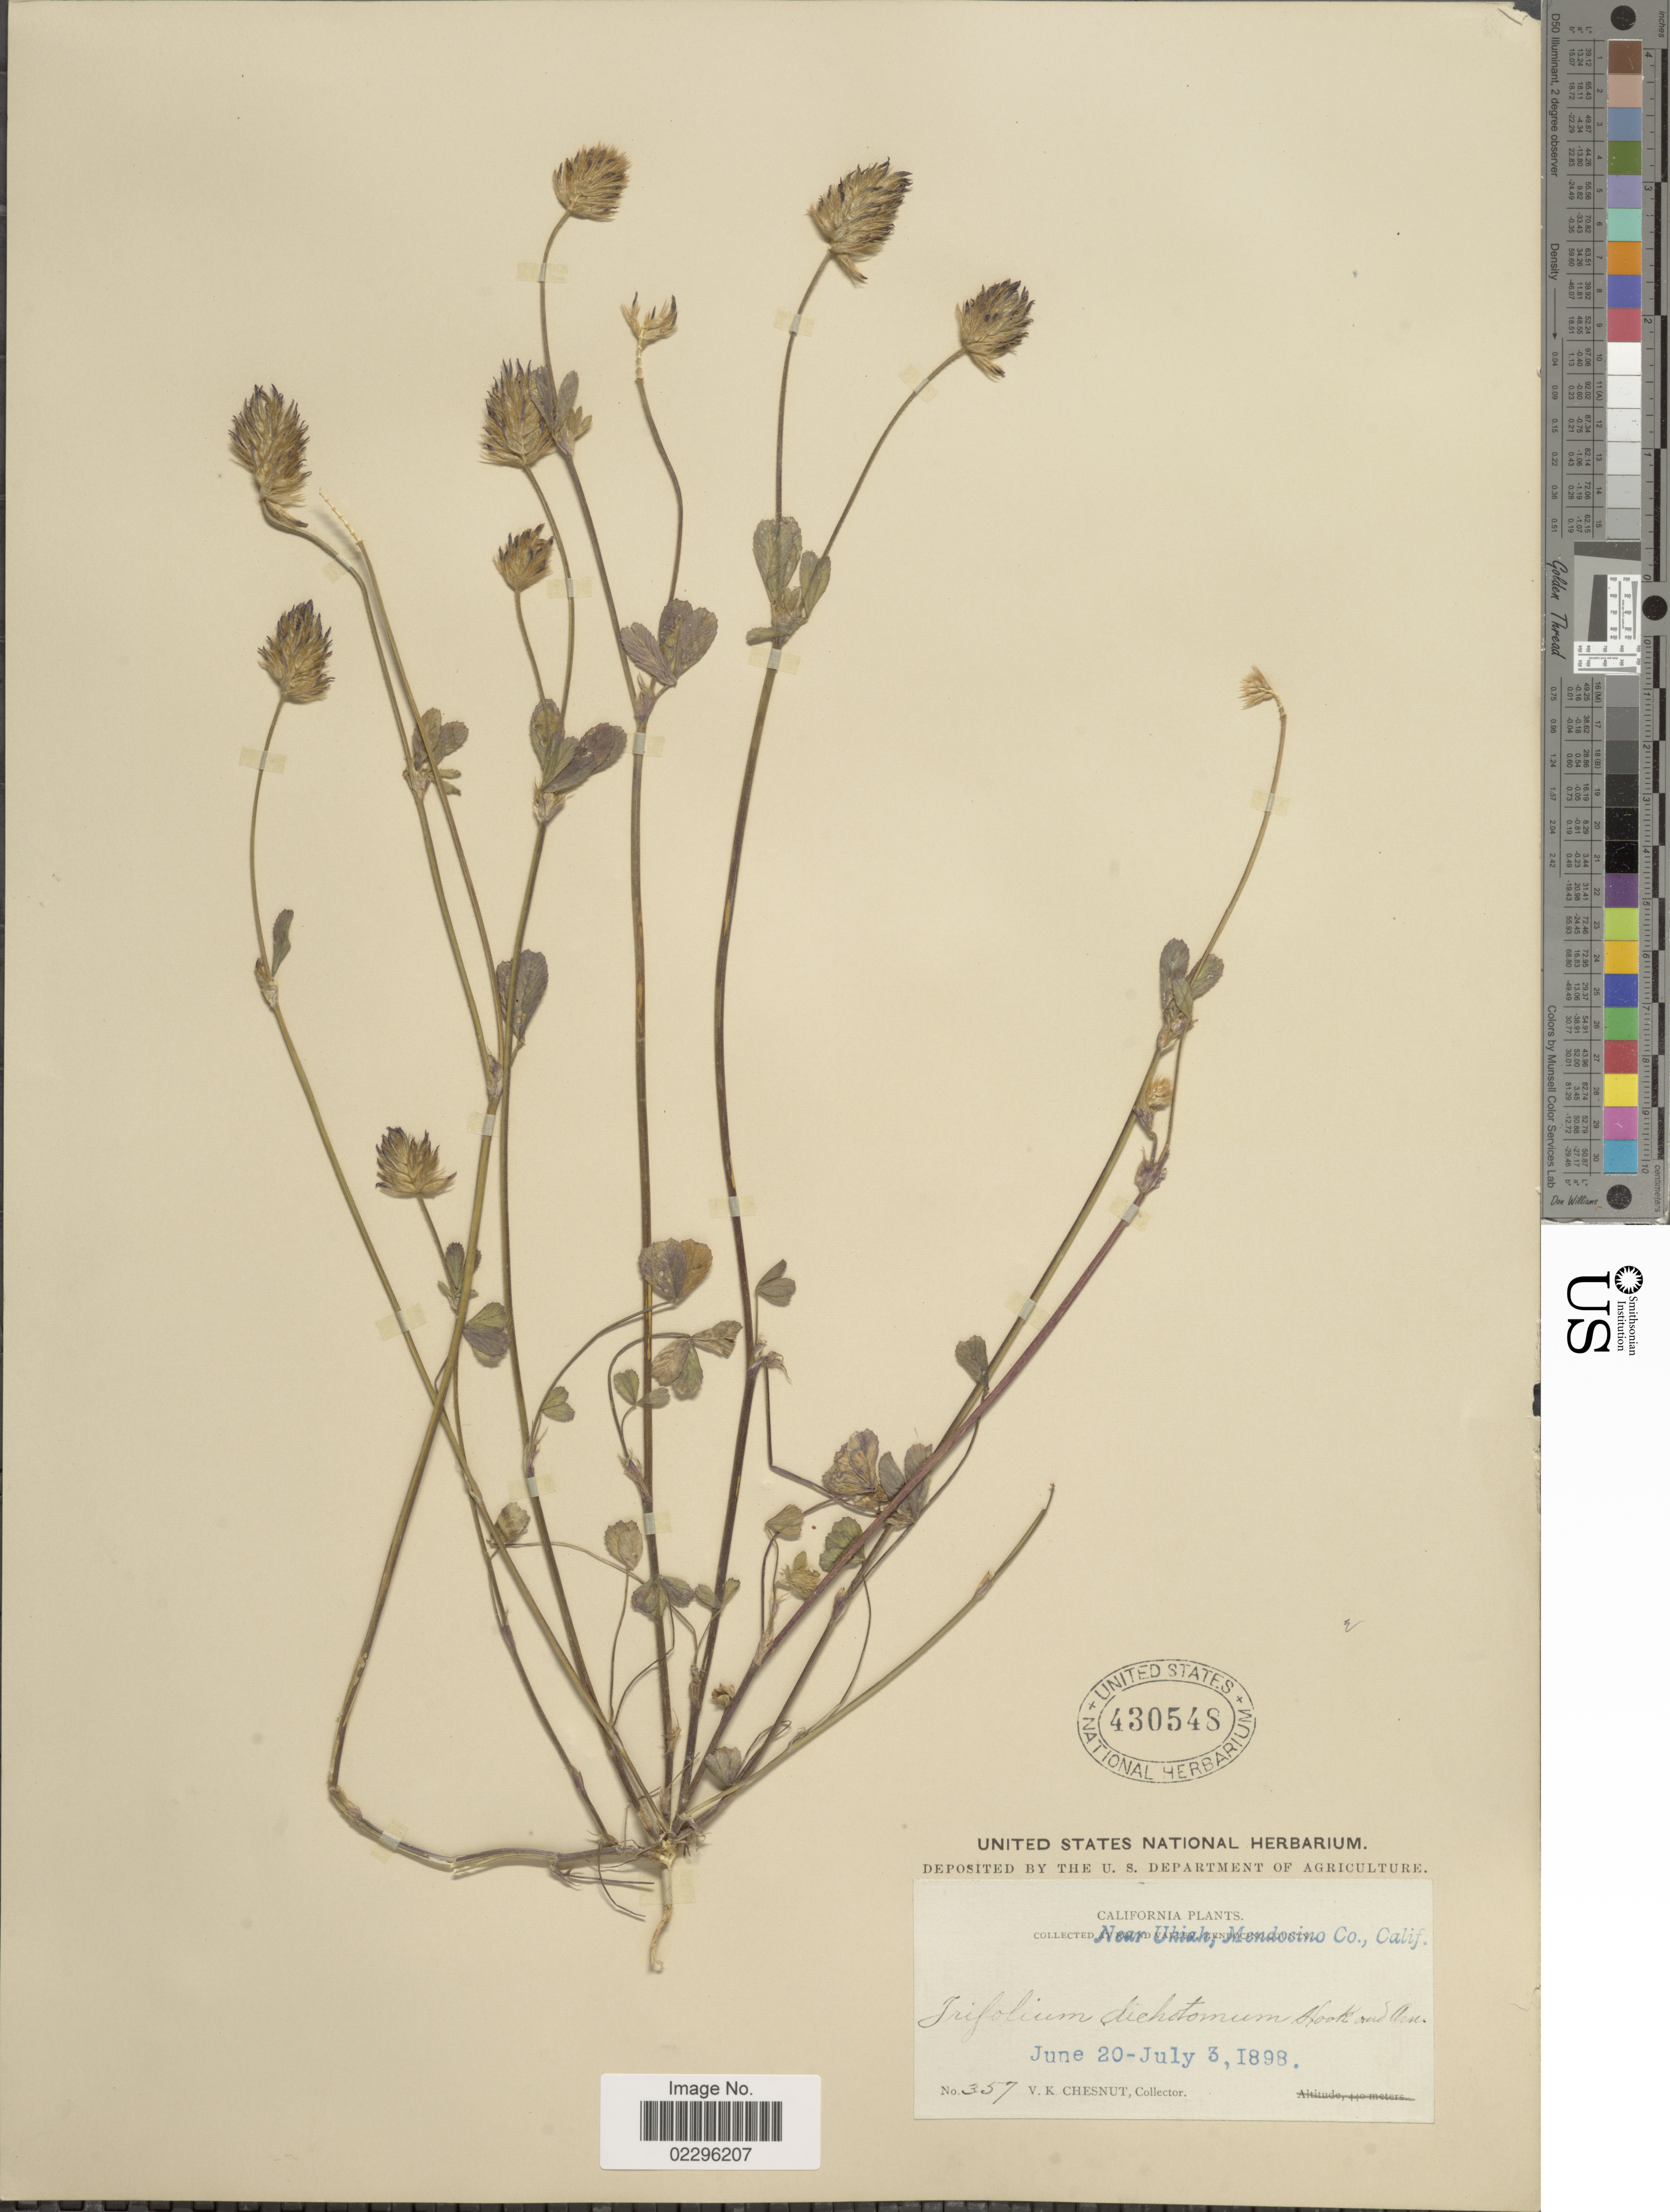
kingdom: Plantae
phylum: Tracheophyta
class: Magnoliopsida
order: Fabales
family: Fabaceae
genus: Trifolium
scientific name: Trifolium dichotomum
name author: Hook. & Arn.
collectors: V. Chesnut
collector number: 357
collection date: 1898-06-20/1898-07-03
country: United States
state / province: California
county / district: Mendocino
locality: Near Ukiah, Mendocino Co.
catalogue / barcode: US 430548